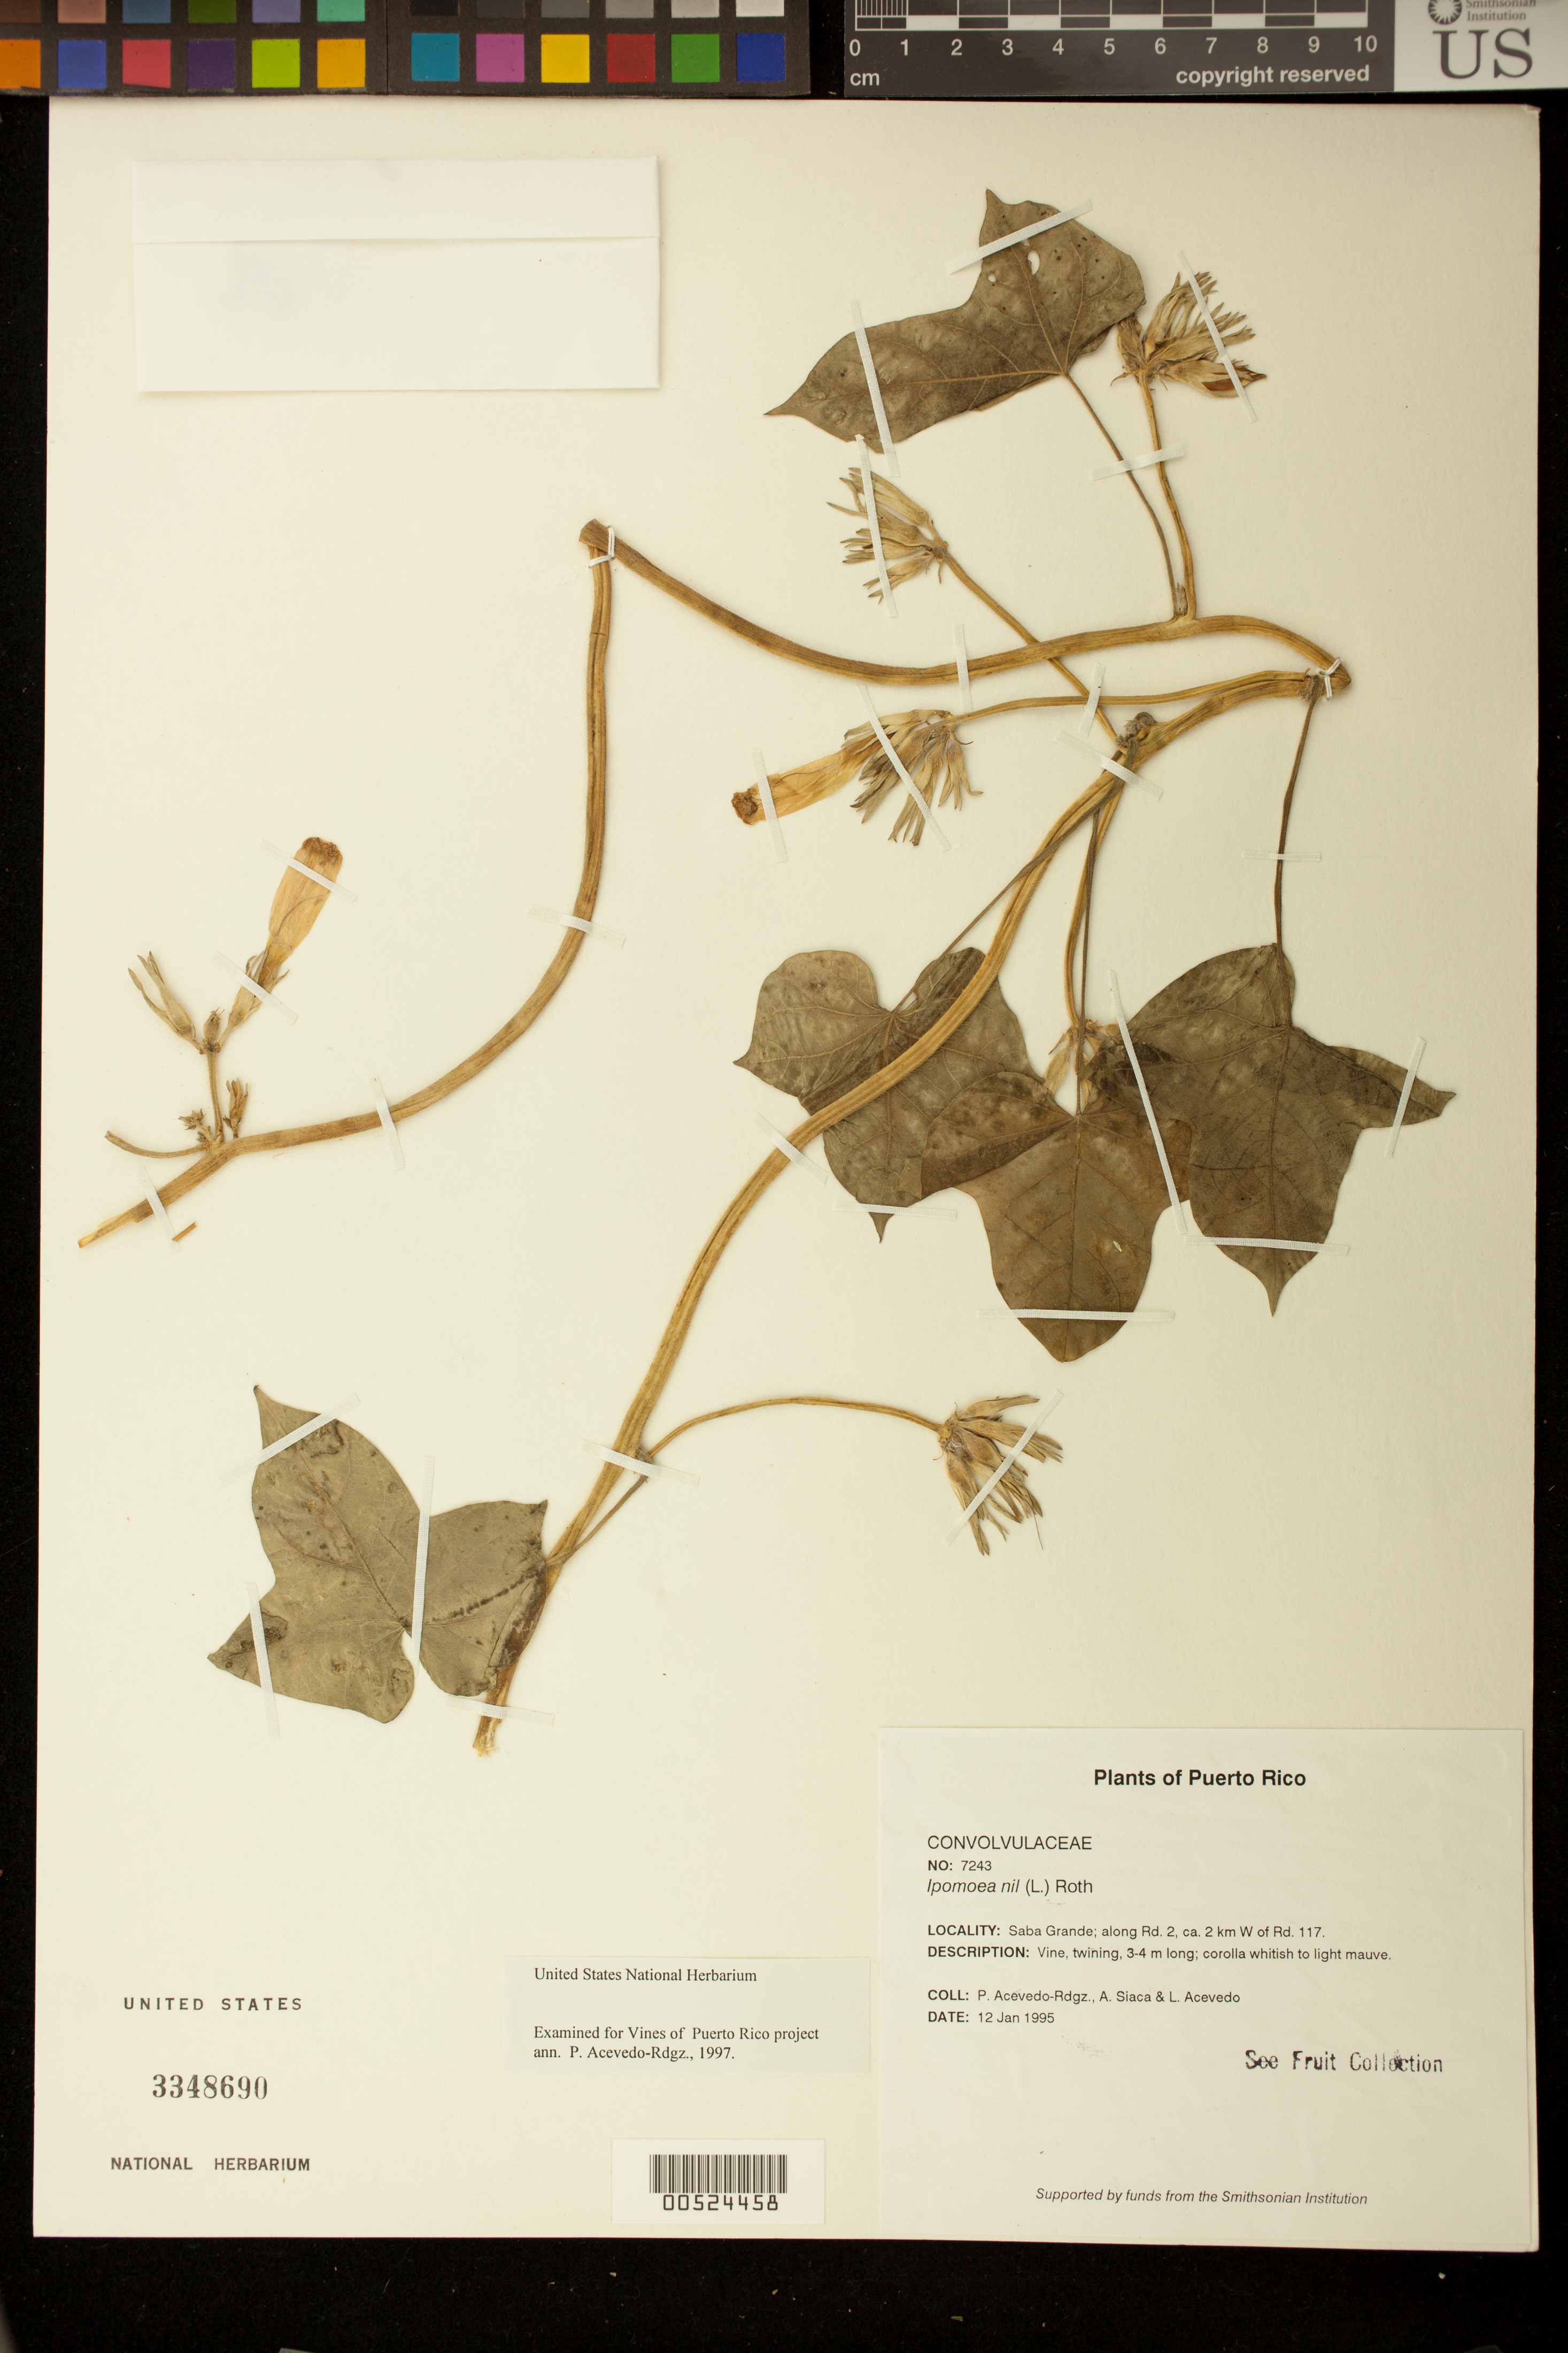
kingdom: Plantae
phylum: Tracheophyta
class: Magnoliopsida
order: Solanales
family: Convolvulaceae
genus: Ipomoea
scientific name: Ipomoea nil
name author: (L.) Roth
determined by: Acevedo-Rodríguez, P., (BOT), Smithsonian Institution - National Museum of Natural History (UNITED STATES)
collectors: P. Acevedo-Rodr., A. Siaca & L. Acevedo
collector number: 7243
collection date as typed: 12 Jan 1995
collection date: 1995-01-12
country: Puerto Rico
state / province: Sabana Grande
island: Puerto Rico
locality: Sabana Grande; along Rd. 2, ca. 2 km W of Rd. 117.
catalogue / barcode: US 3348690